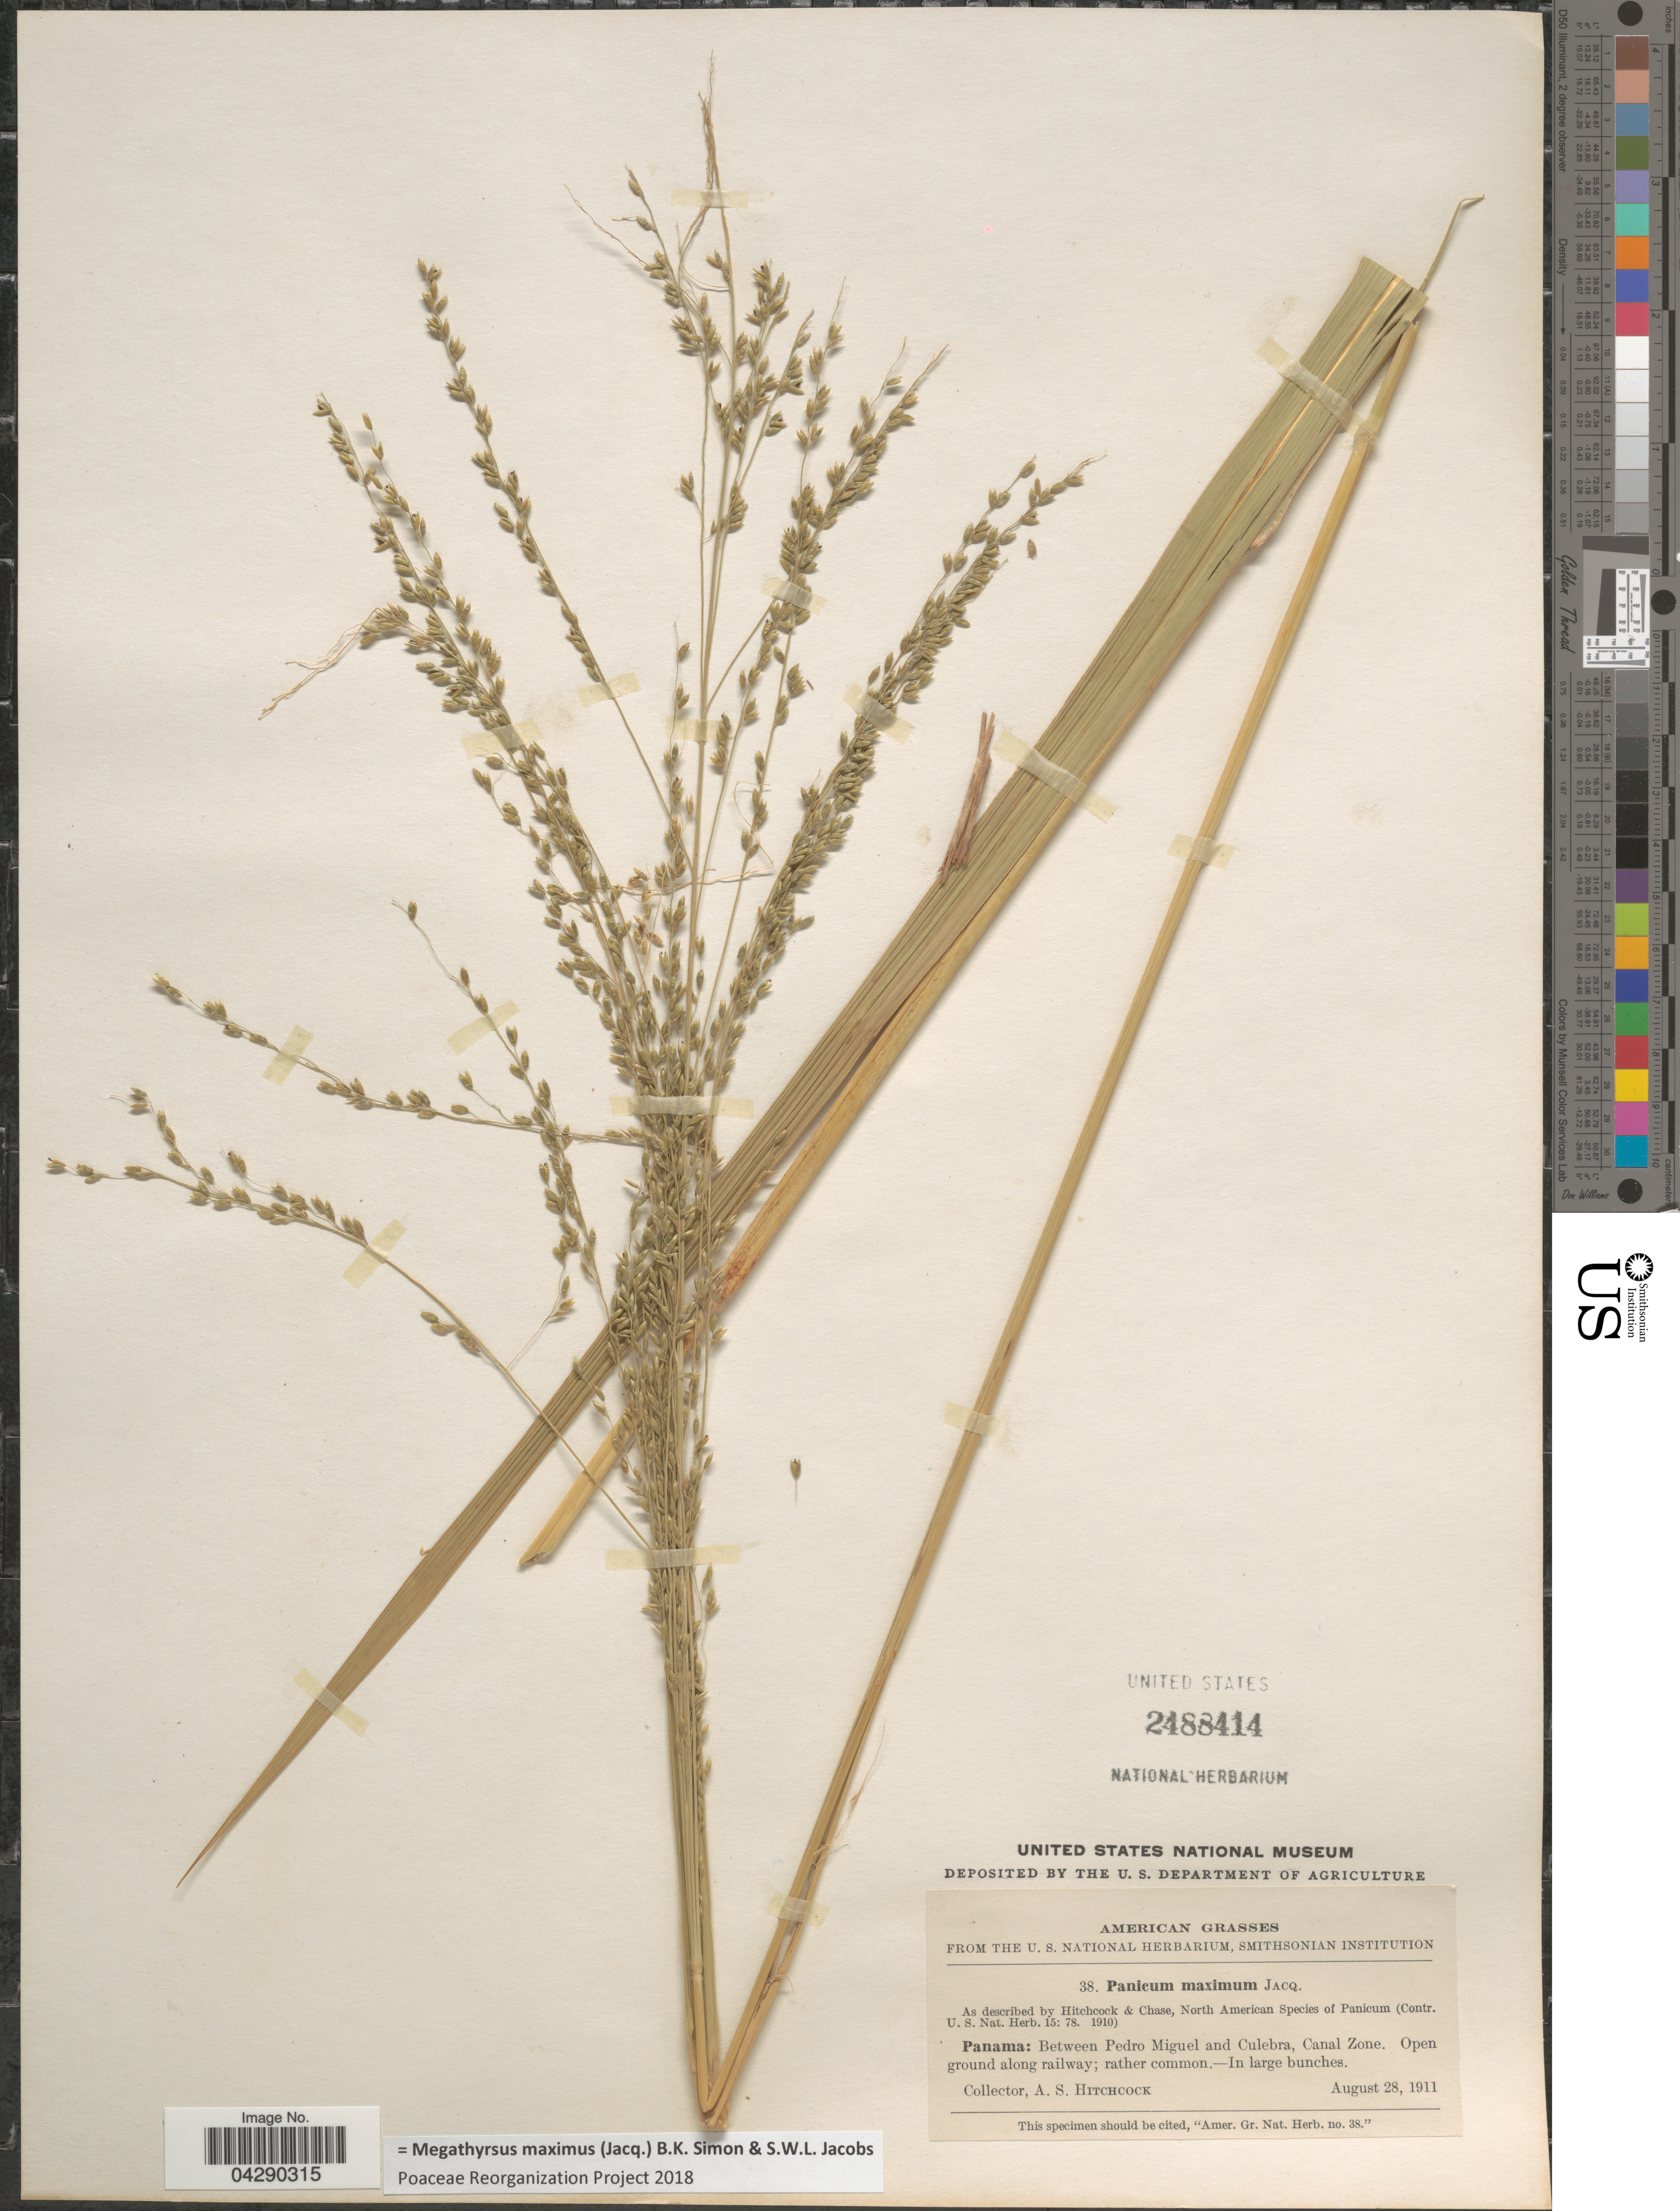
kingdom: Plantae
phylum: Tracheophyta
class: Liliopsida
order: Poales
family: Poaceae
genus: Megathyrsus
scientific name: Megathyrsus maximus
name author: (Jacq.) B.K. Simon & S.W.L. Jacobs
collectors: A. S. Hitchcock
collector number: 38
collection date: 1911-08-28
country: Panama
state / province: Panamá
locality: Between Pedro Miguel and Culebra, Canal Zone. Open ground along railway.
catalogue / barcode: US 2488414